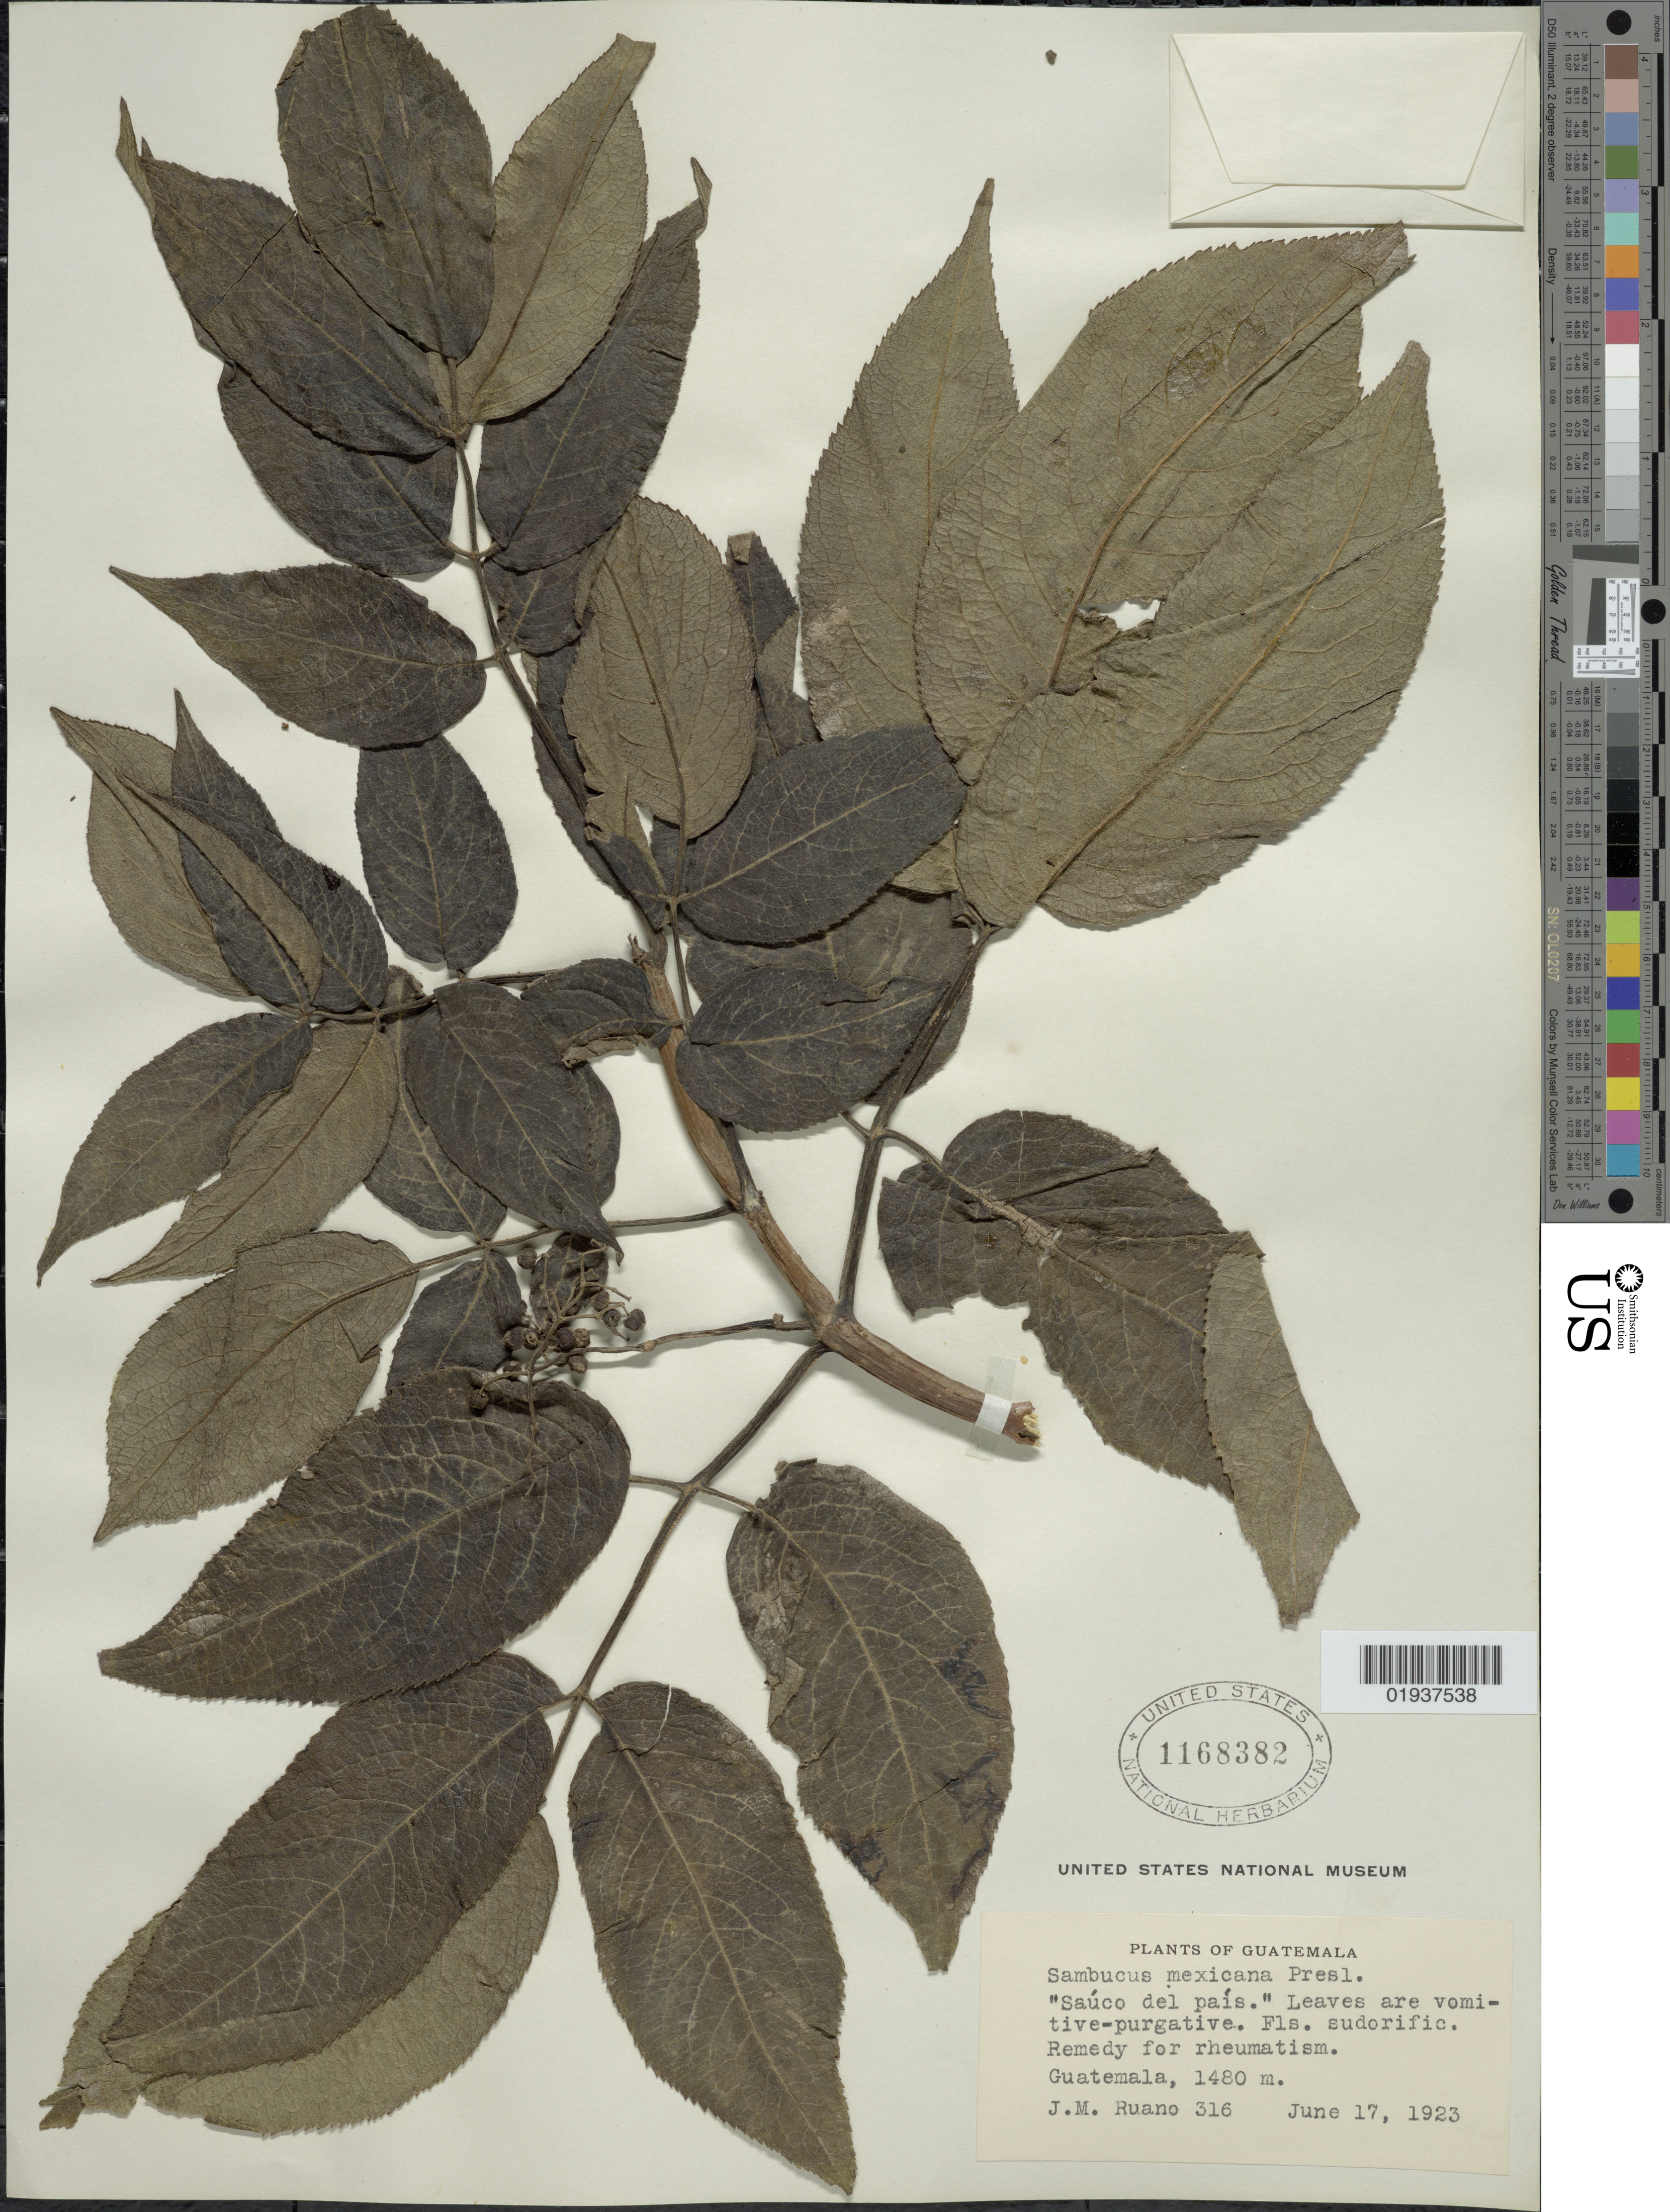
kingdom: Plantae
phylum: Tracheophyta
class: Magnoliopsida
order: Dipsacales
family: Viburnaceae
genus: Sambucus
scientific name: Sambucus mexicana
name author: C. Presl ex DC.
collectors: J. Ruano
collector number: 316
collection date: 1923-06-17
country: Guatemala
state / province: Guatemala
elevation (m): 1480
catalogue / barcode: US 1168382